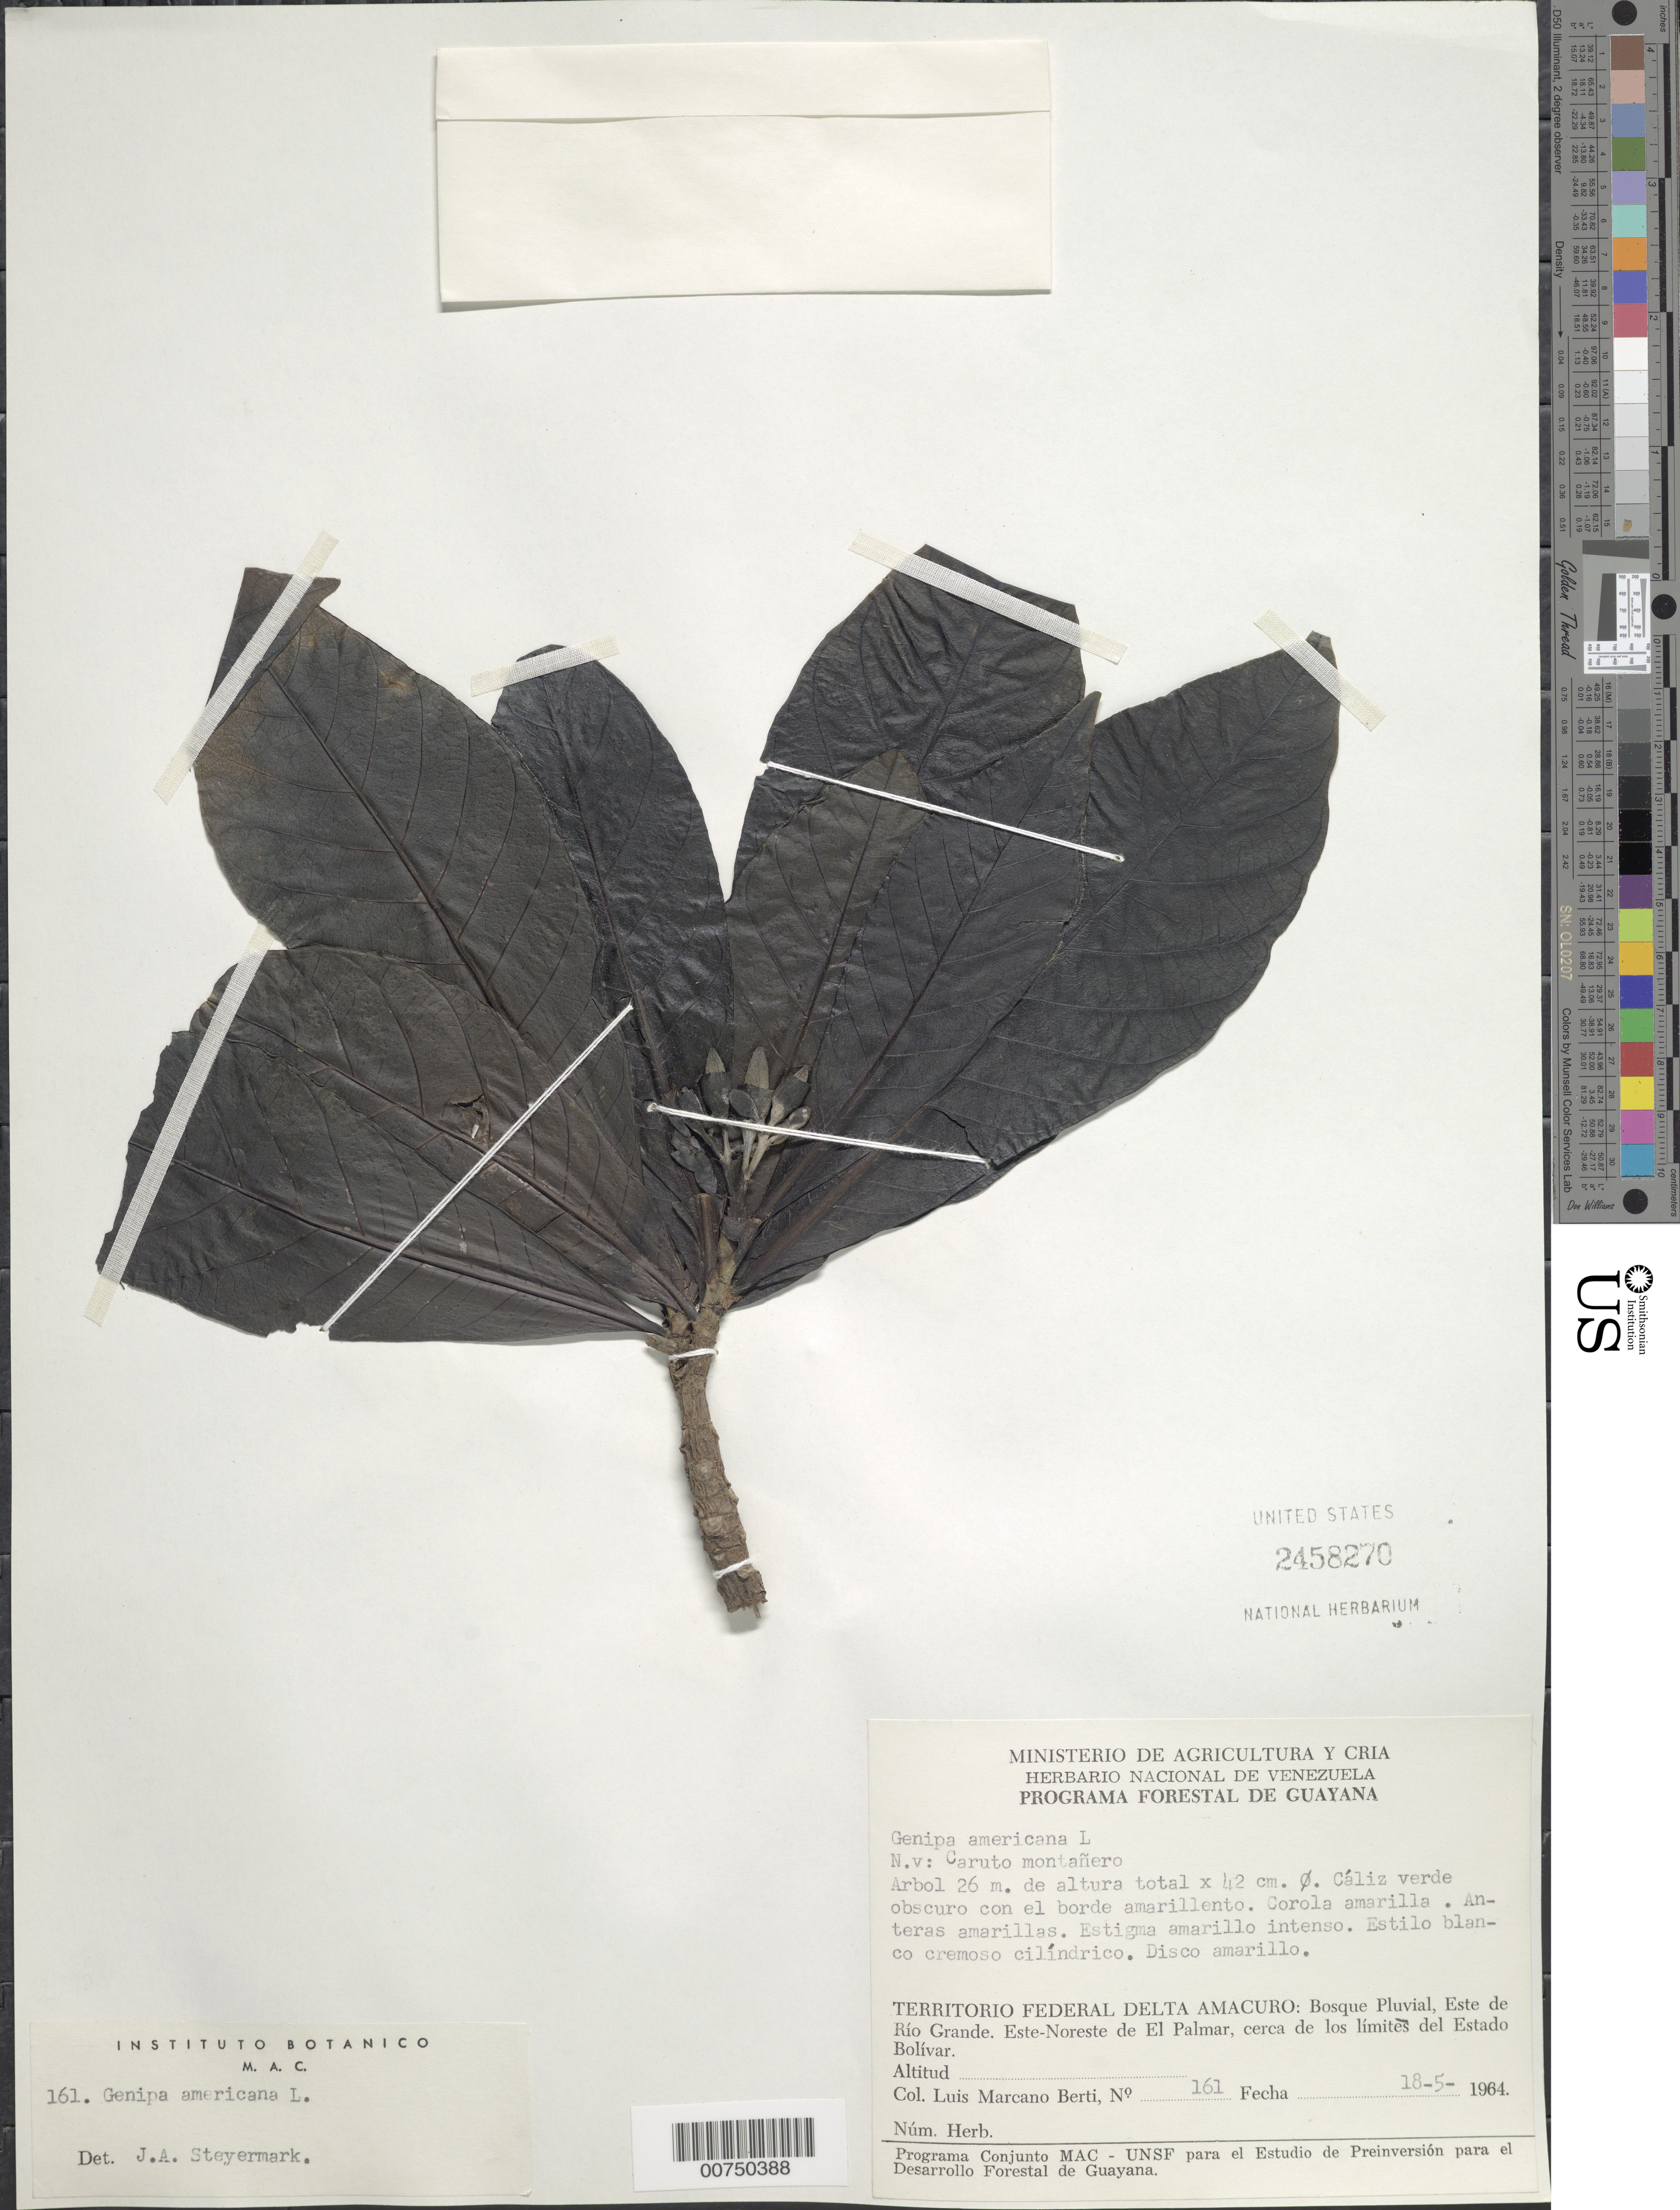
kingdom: Plantae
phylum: Tracheophyta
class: Magnoliopsida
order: Gentianales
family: Rubiaceae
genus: Genipa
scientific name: Genipa americana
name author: L.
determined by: Steyermark, Julian A., (VEN)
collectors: L. Marcano-Berti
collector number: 161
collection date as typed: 18-May-64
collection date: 1964-05-18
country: Venezuela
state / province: Delta Amacuro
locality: Este de Río Grande, ENE de El Palmar, cerca de los limites del Estado Bolívar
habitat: Bosque pluvial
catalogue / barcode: US 2458270